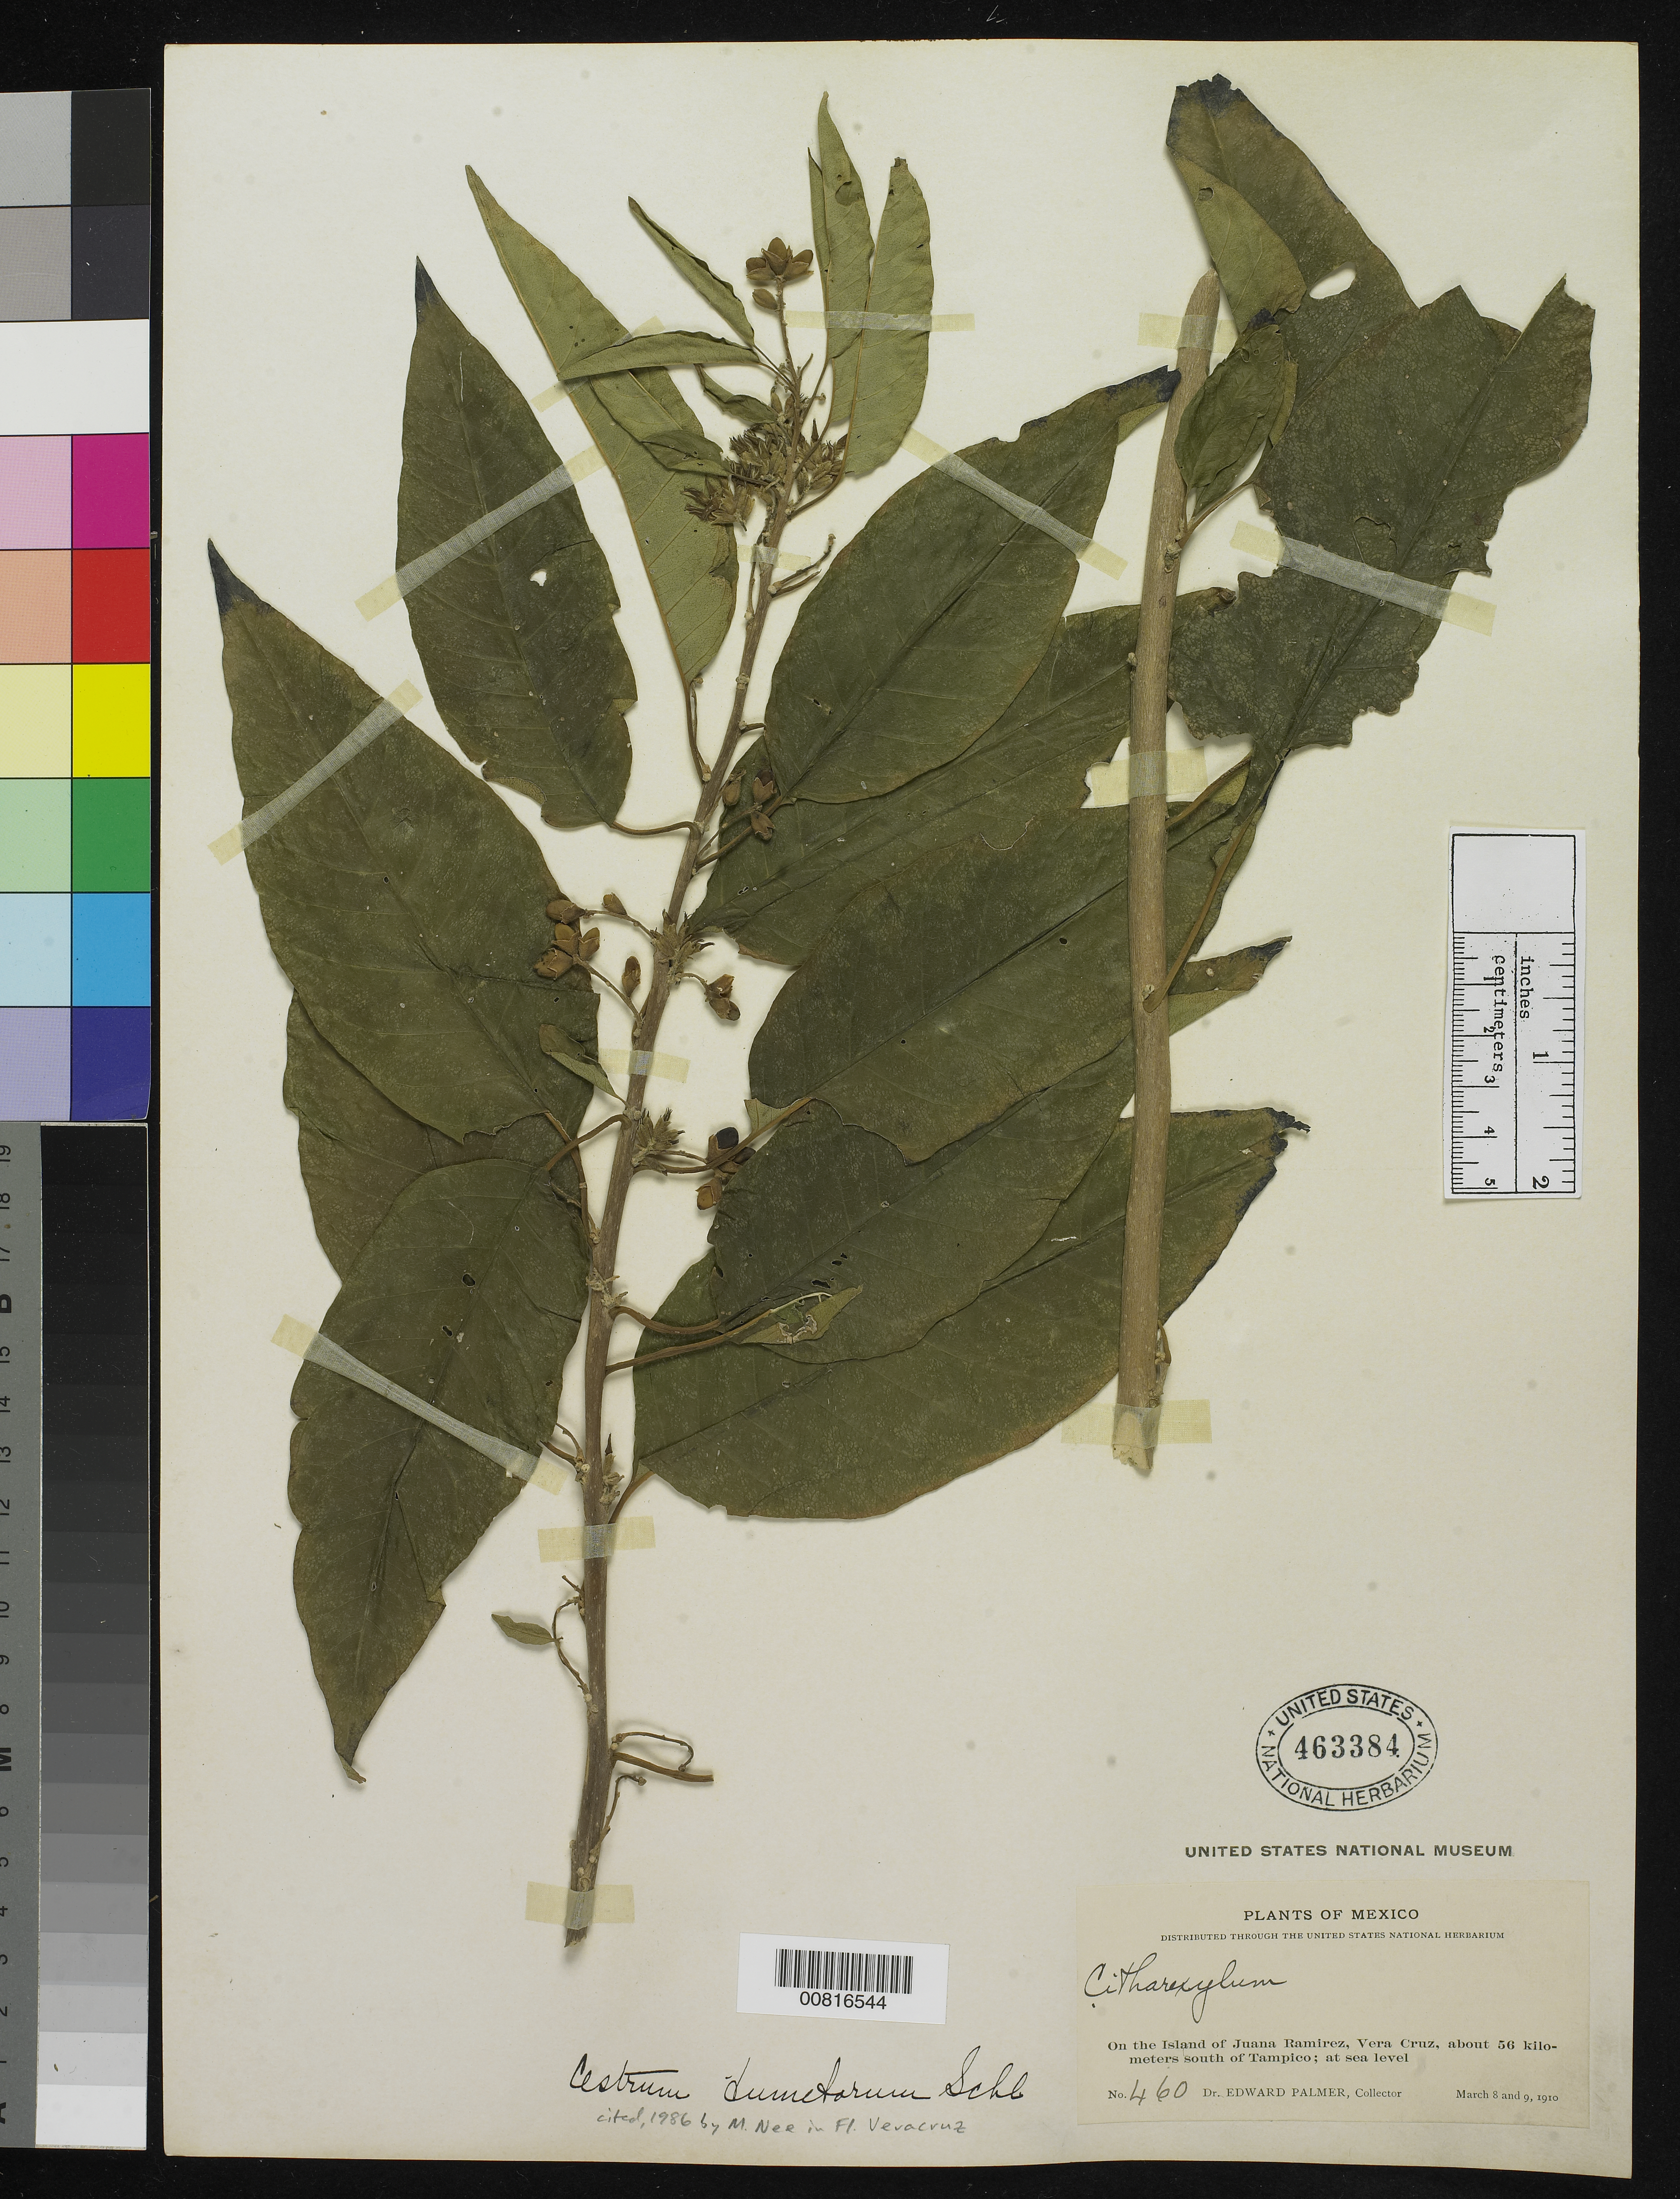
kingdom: Plantae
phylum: Tracheophyta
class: Magnoliopsida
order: Solanales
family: Solanaceae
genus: Cestrum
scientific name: Cestrum dumetorum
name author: Schltdl.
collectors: E. Palmer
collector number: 460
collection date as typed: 08 Mar 1910 to 09 Mar 1910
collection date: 1910-03-08/1910-03-09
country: Mexico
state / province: Veracruz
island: Juana Ramírez I.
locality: On the Island of Juana Ramírez, Veracruz, about 56 kilometers south of Tampico.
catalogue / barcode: US 463384